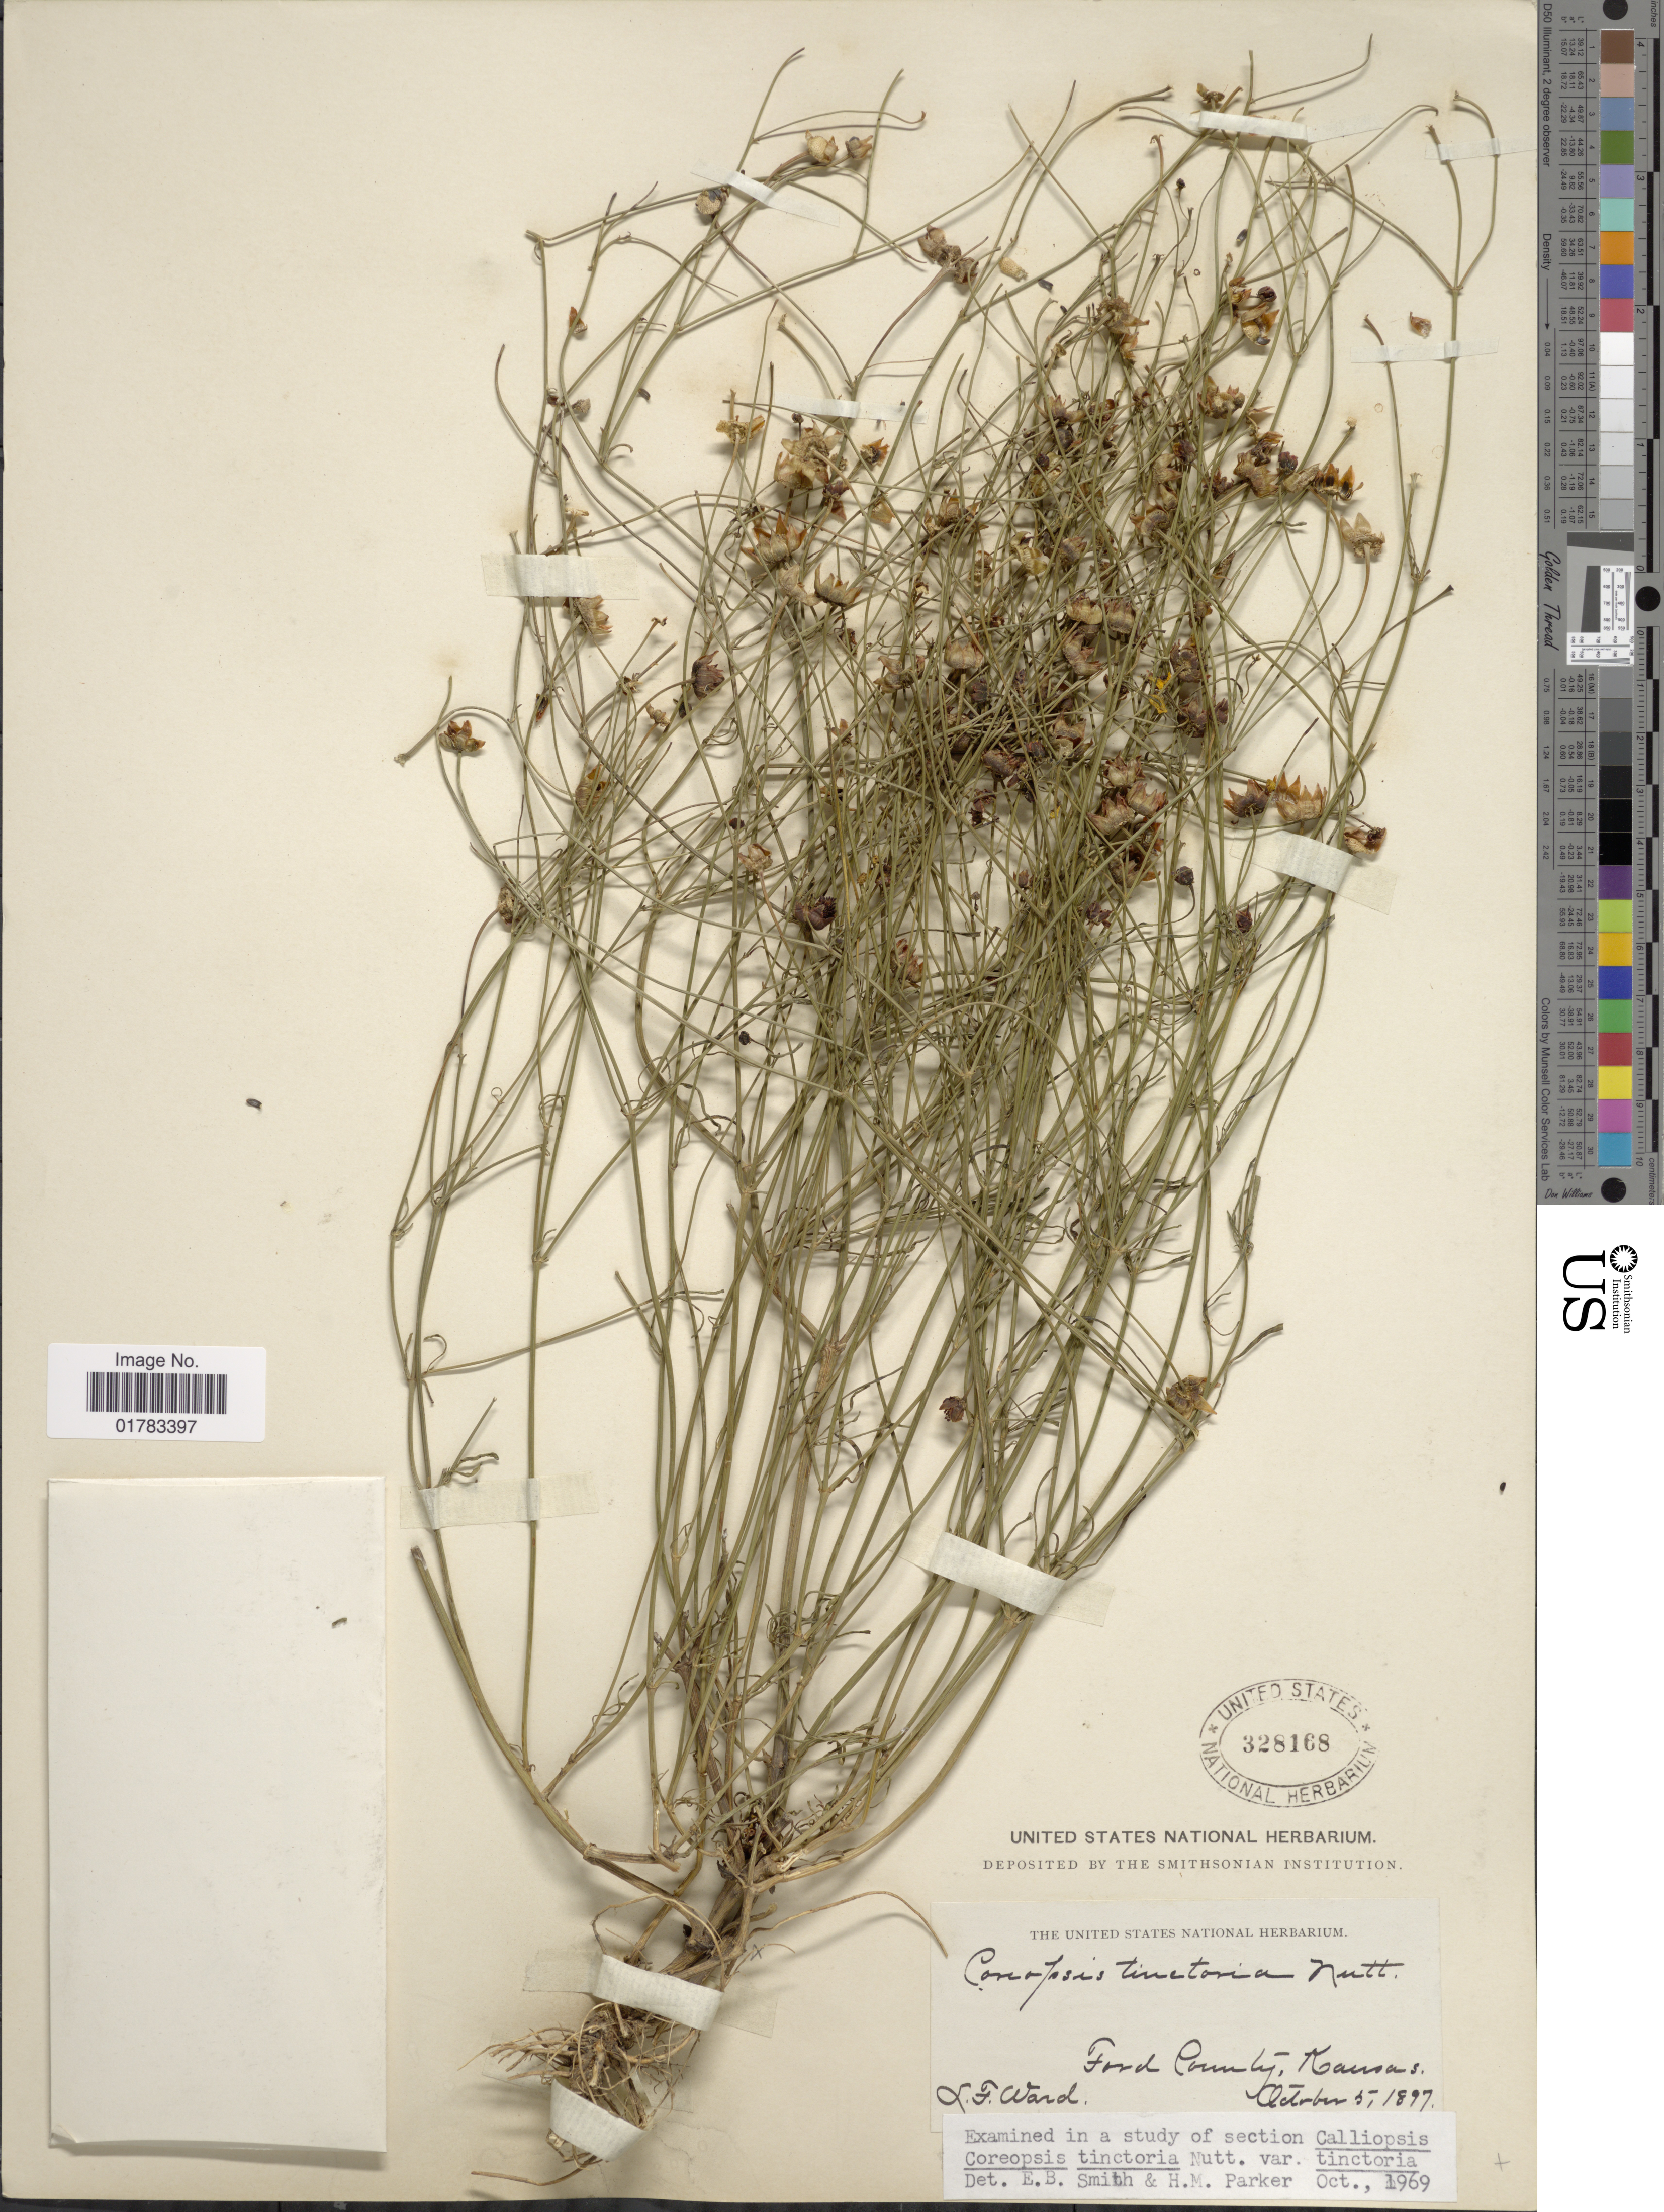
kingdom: Plantae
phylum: Tracheophyta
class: Magnoliopsida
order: Asterales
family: Asteraceae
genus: Coreopsis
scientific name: Coreopsis tinctoria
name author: Nutt.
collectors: L. Ward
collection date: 1897-10-05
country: United States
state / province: Kansas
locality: Ford County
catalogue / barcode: US 328168